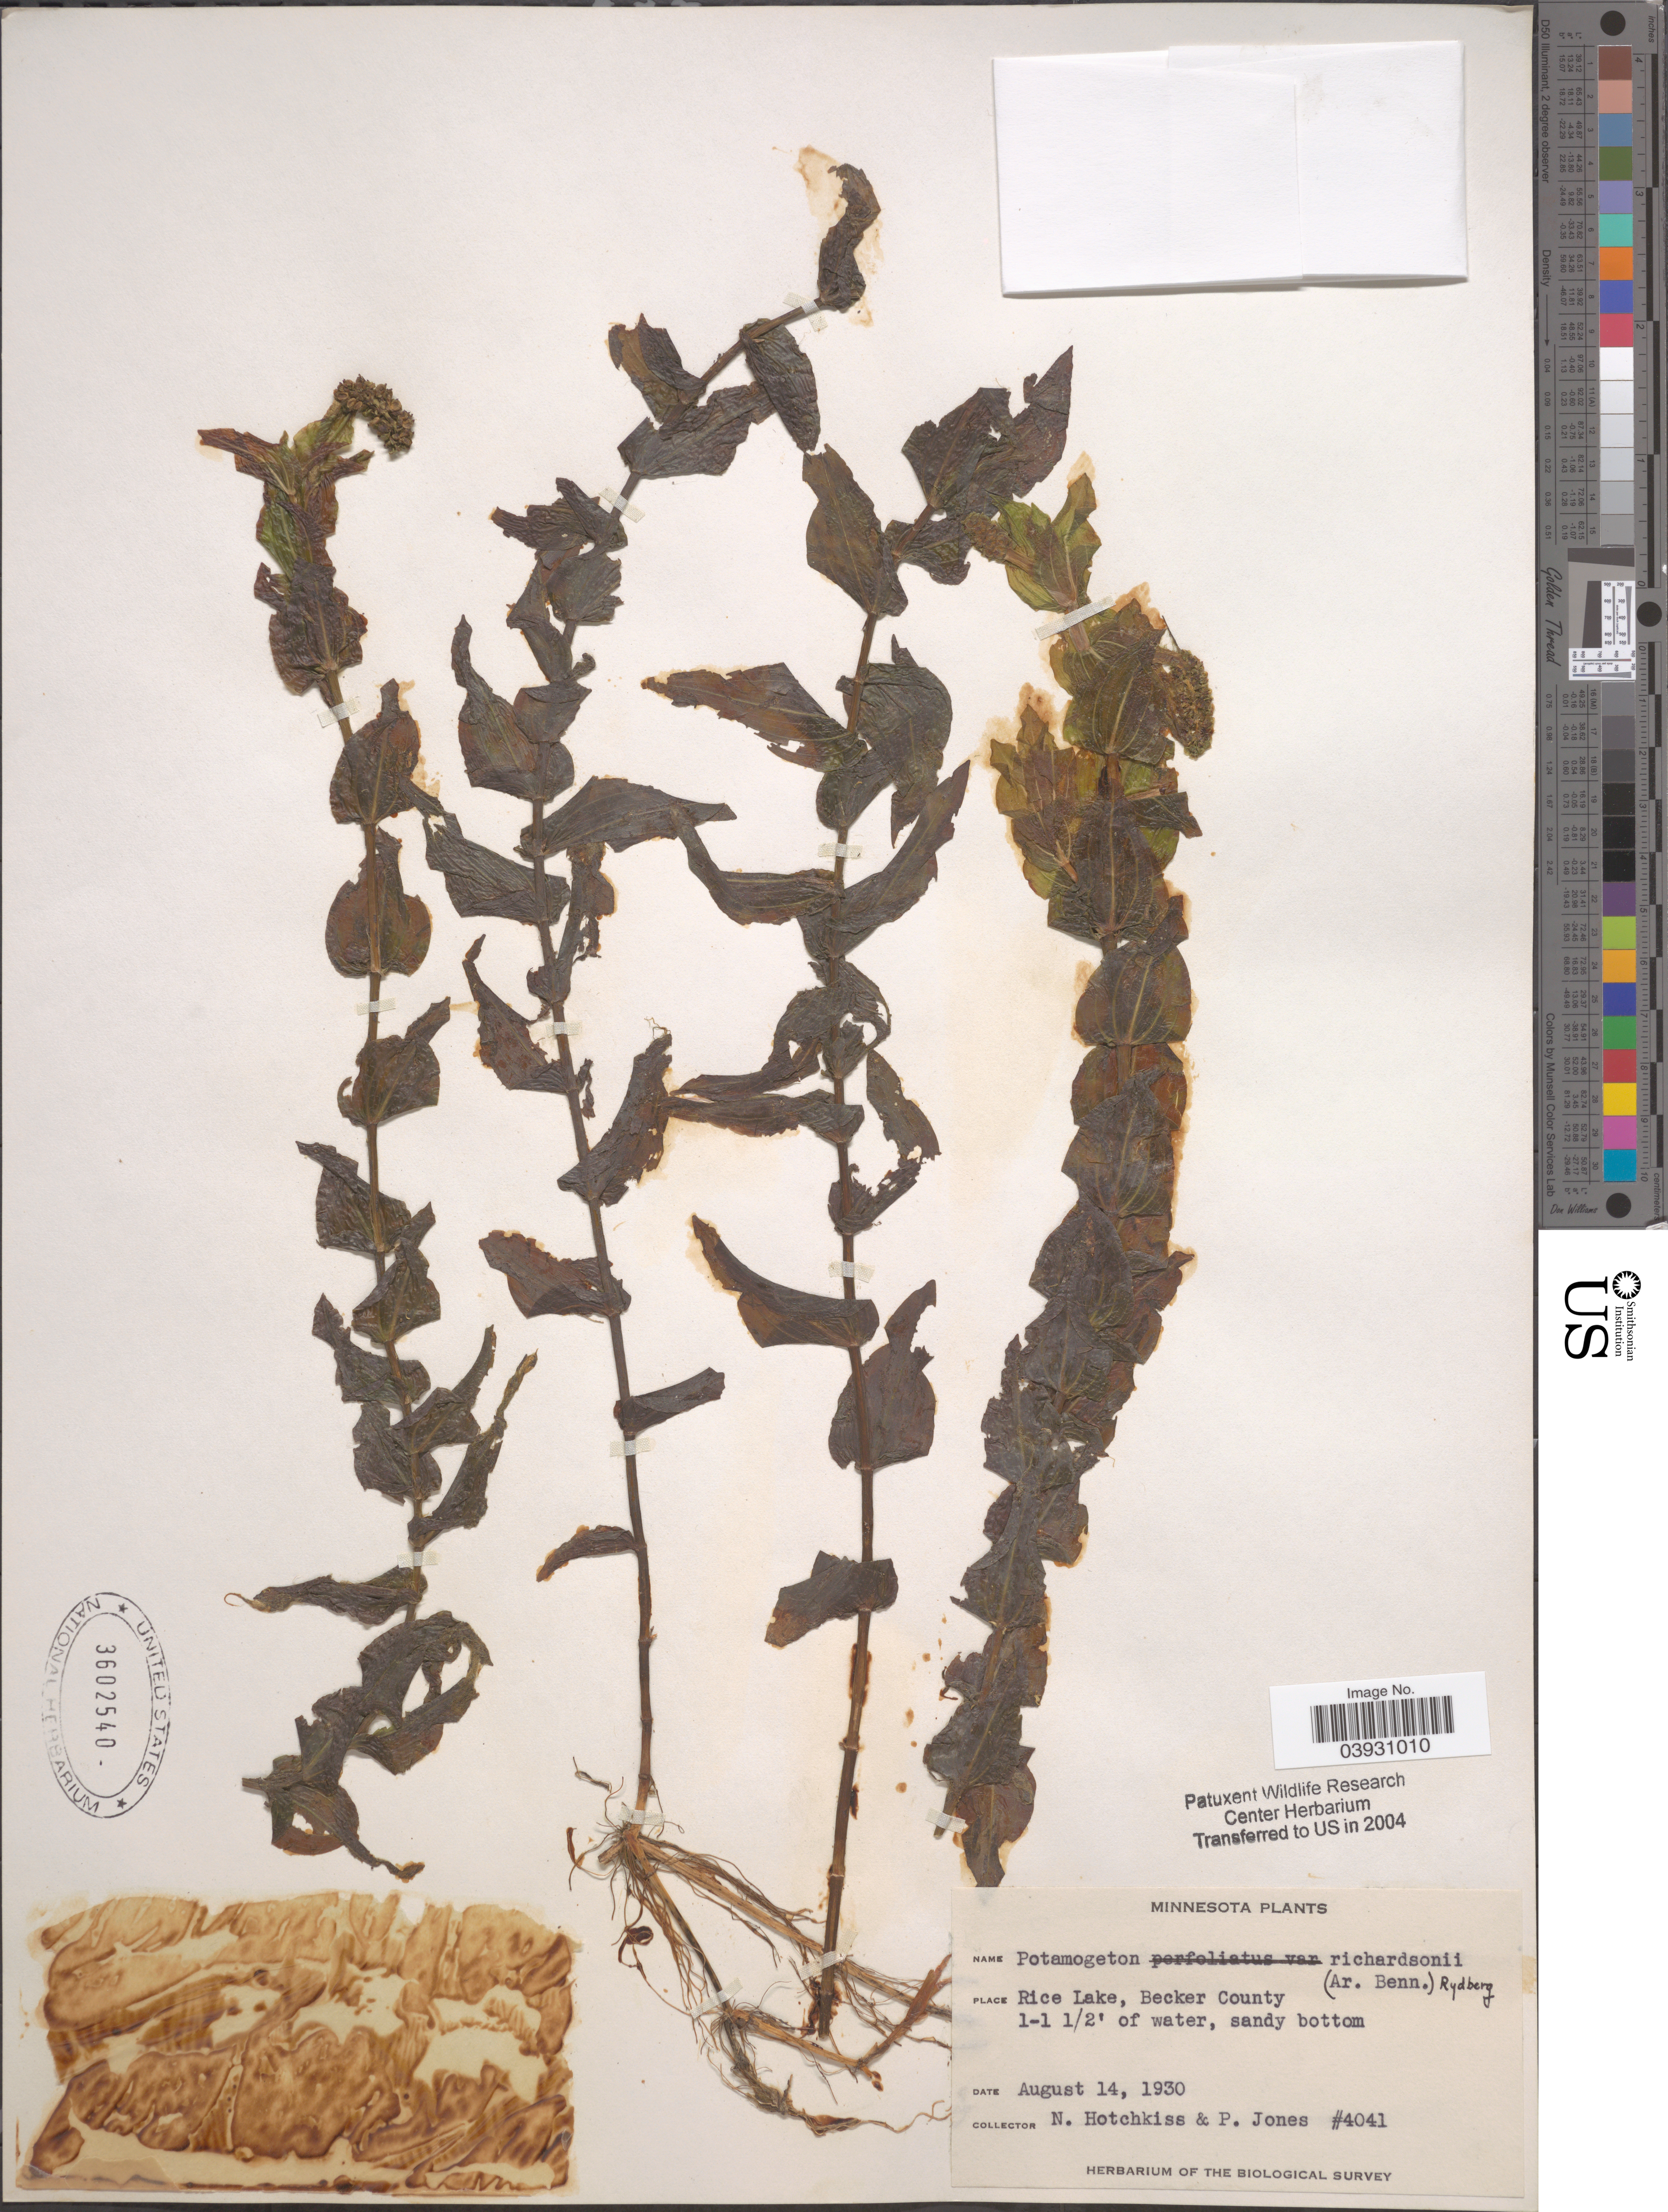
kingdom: Plantae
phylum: Tracheophyta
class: Liliopsida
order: Alismatales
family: Potamogetonaceae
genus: Potamogeton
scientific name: Potamogeton richardsonii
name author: (A.W. Benn.) Rydb.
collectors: N. Hotchkiss & P. Jones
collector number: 4041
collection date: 1930-08-14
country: United States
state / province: Minnesota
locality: Rice Lake, Becker County.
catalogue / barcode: US 3602540